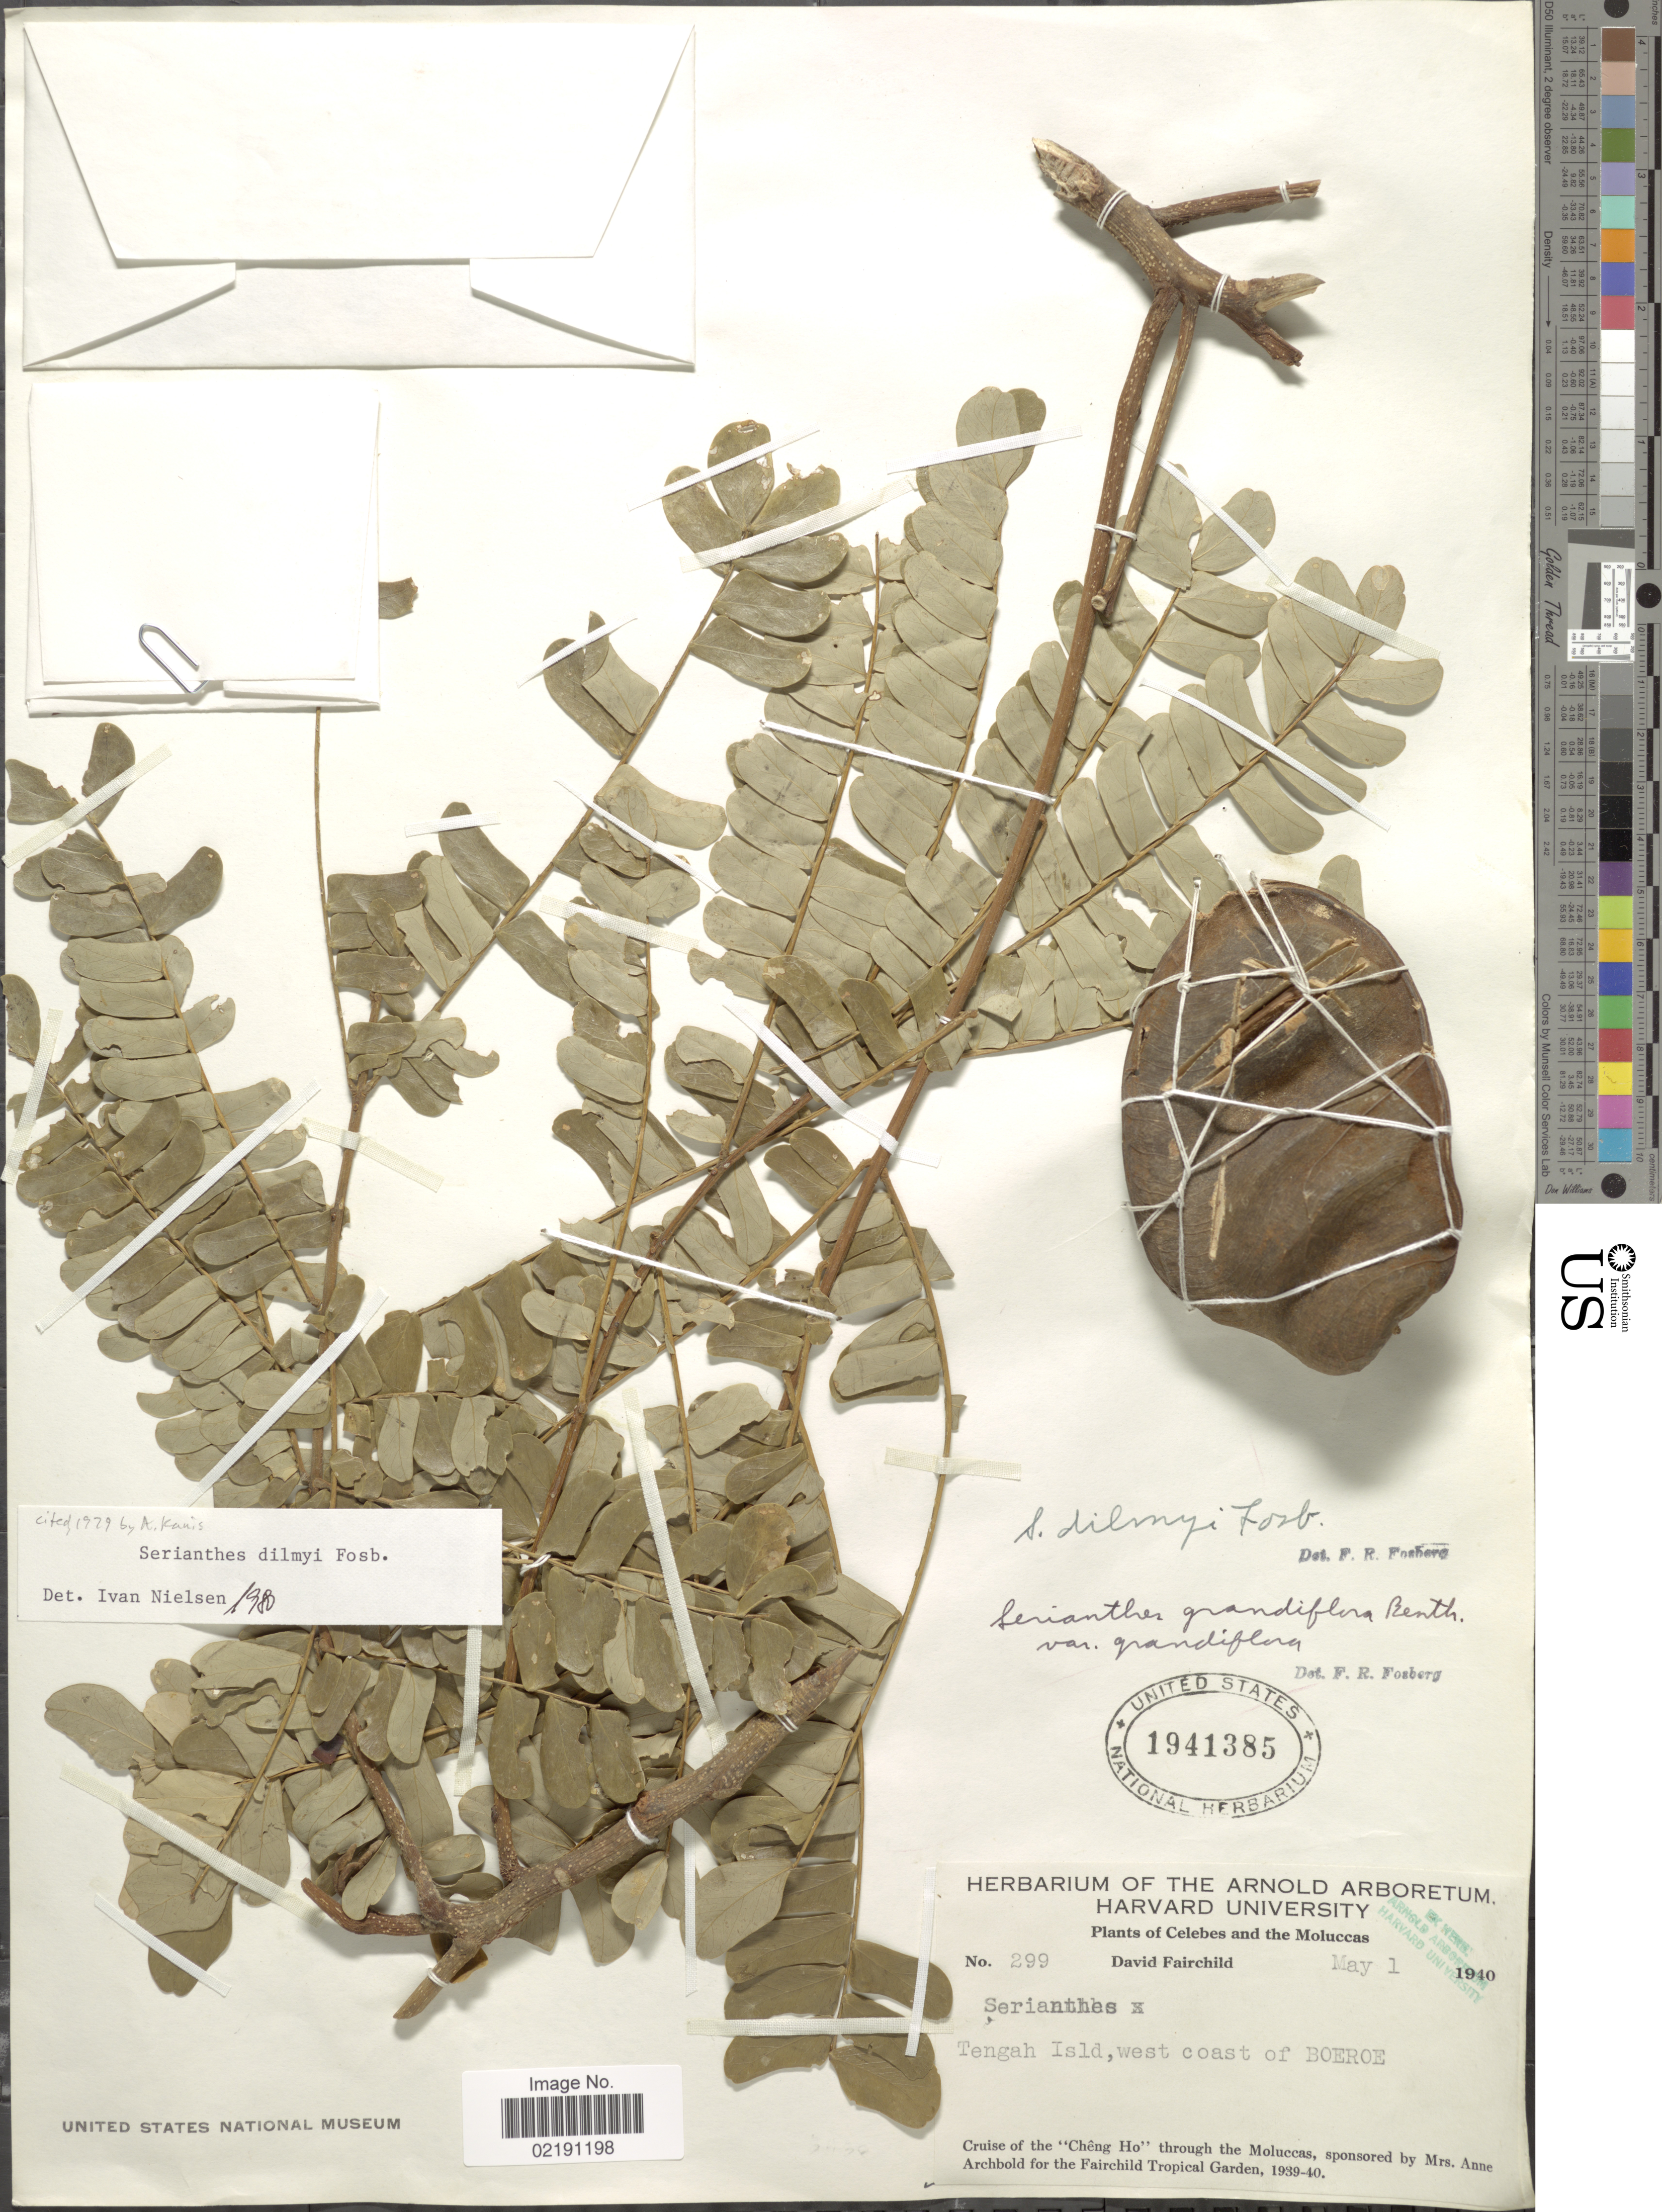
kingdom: Plantae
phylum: Tracheophyta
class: Magnoliopsida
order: Fabales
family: Fabaceae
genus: Serianthes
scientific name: Serianthes dilmyi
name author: Fosberg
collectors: D. Fairchild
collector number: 299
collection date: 1940-05-01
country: Indonesia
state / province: Maluku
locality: Celebes and the Moluccas. Tengah Isld, west coast of Boeroe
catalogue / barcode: US 1941385